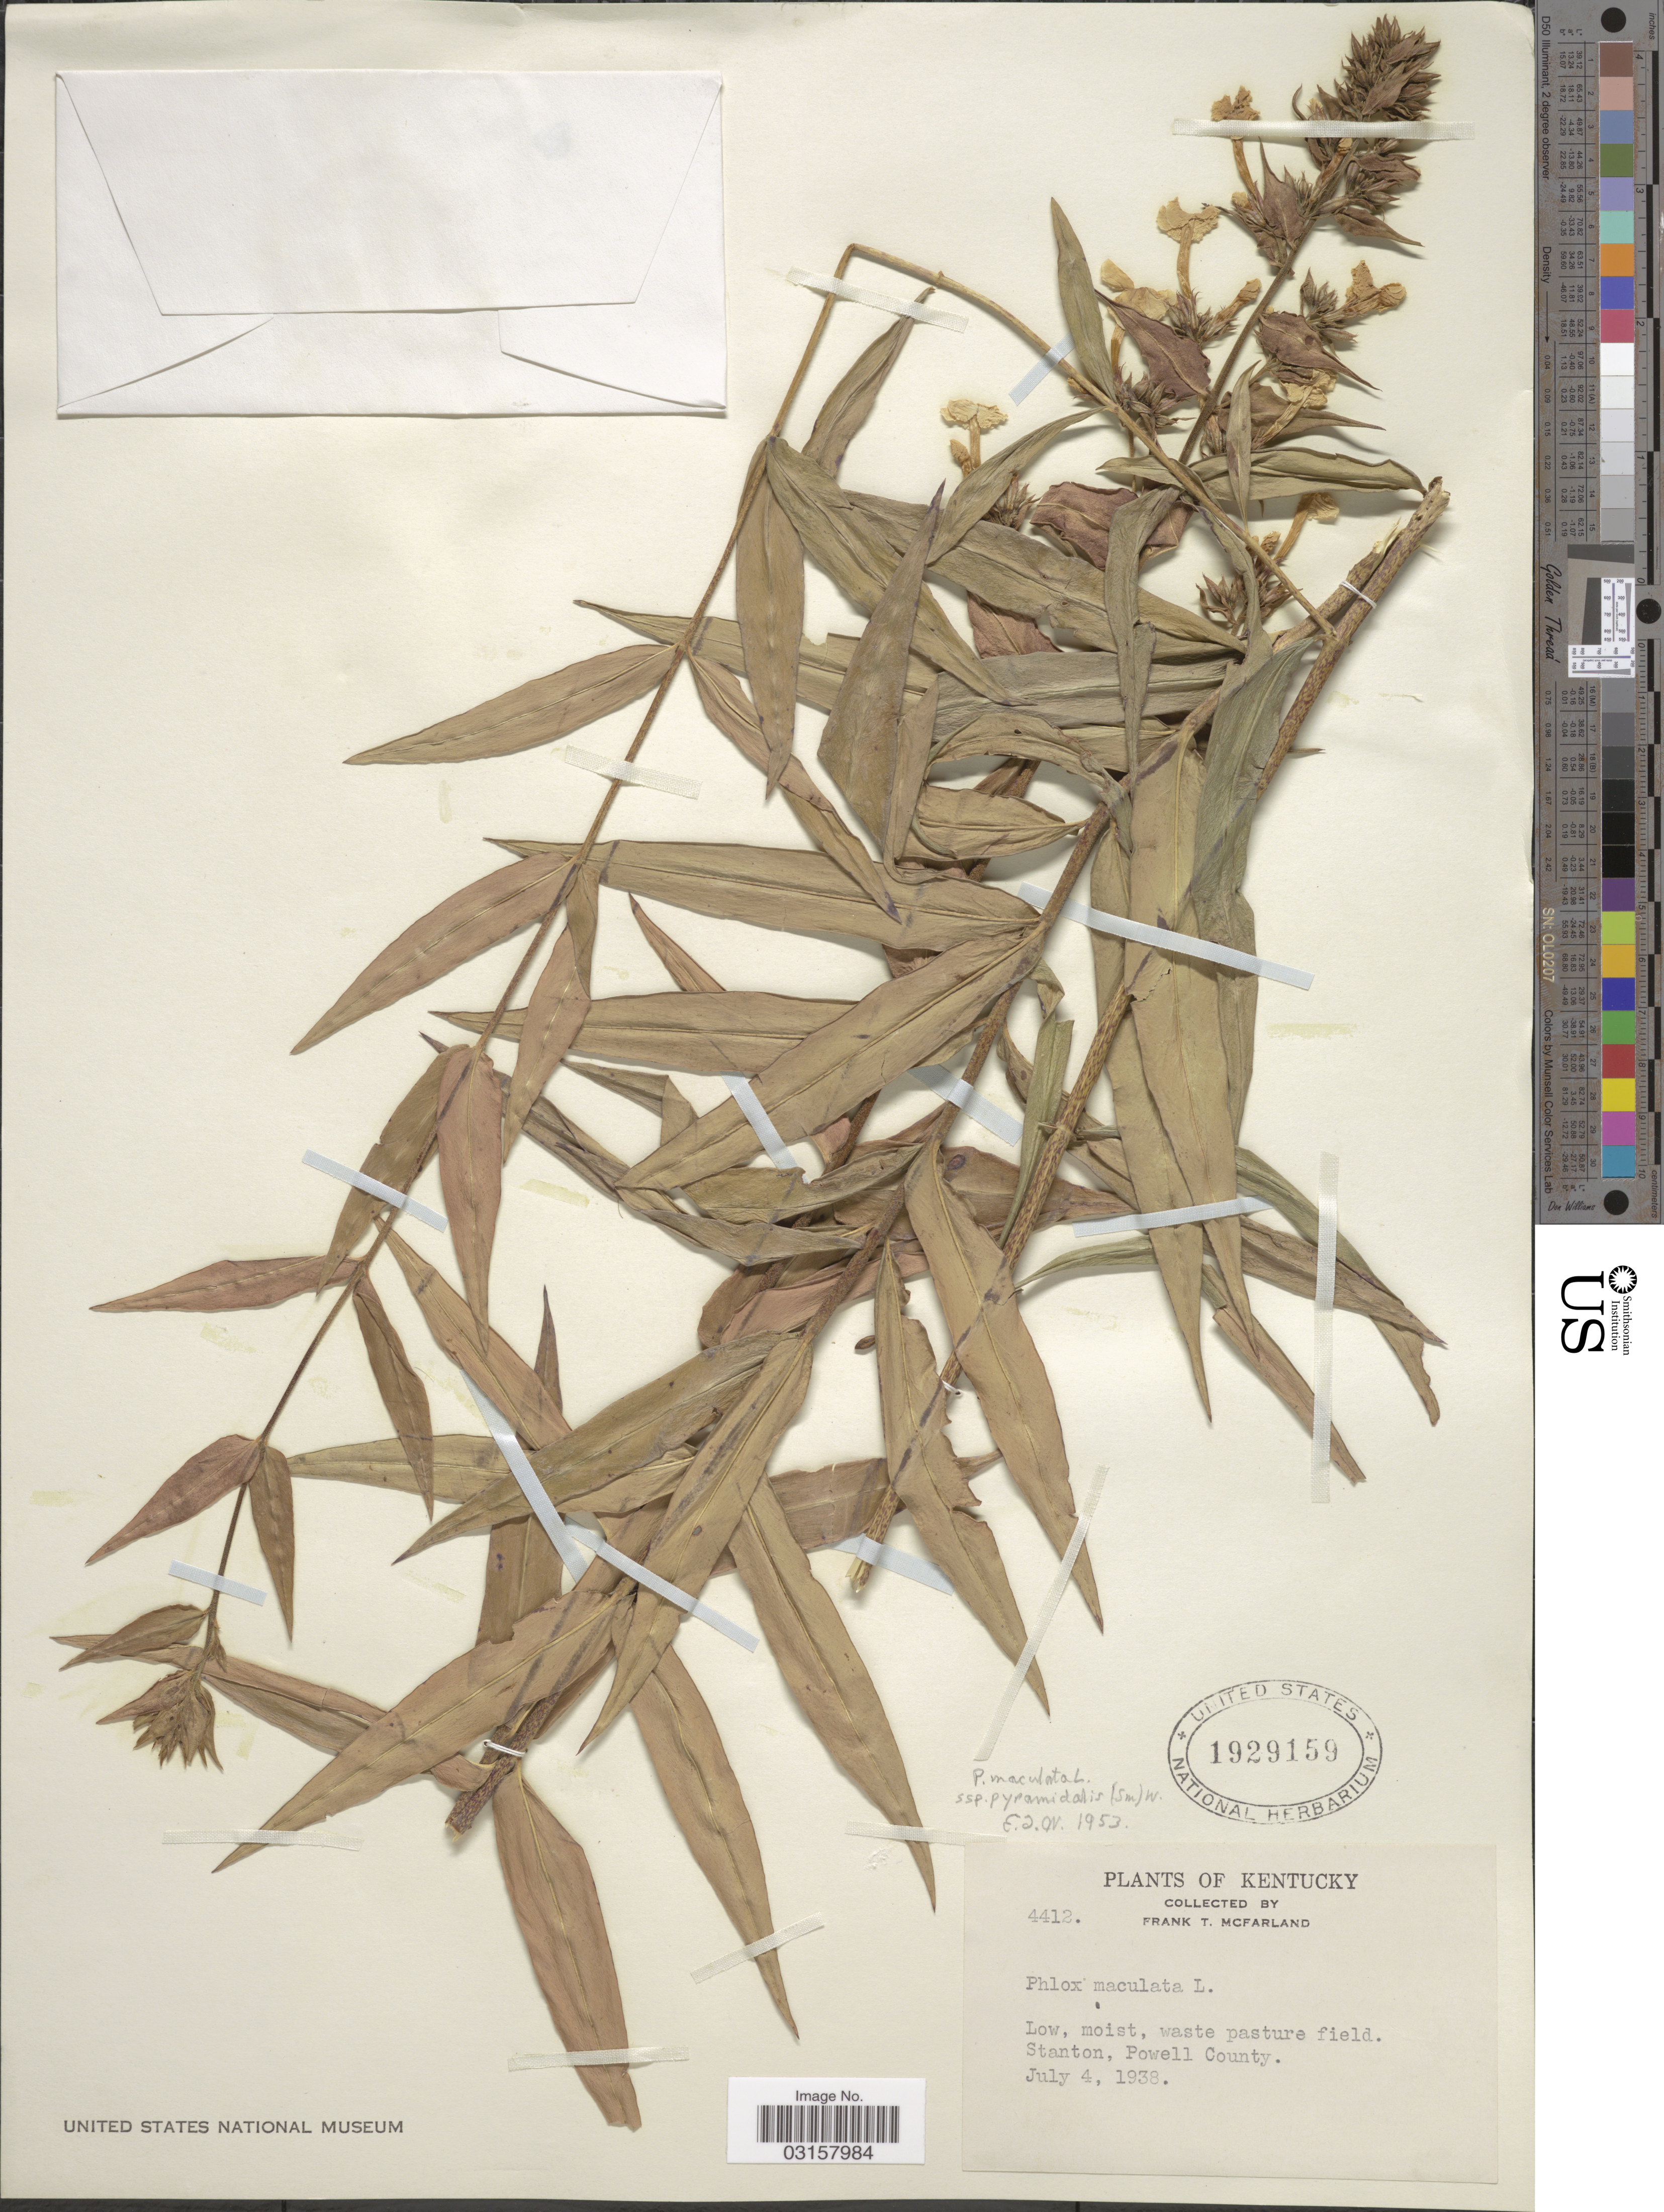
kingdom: Plantae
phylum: Tracheophyta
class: Magnoliopsida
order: Ericales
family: Polemoniaceae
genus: Phlox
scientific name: Phlox x pyramidalis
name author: (Sm.) Wherry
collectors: F. McFarland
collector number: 4412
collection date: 1938-07-04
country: United States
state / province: Kentucky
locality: Stanton, Powell County.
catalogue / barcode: US 1929159